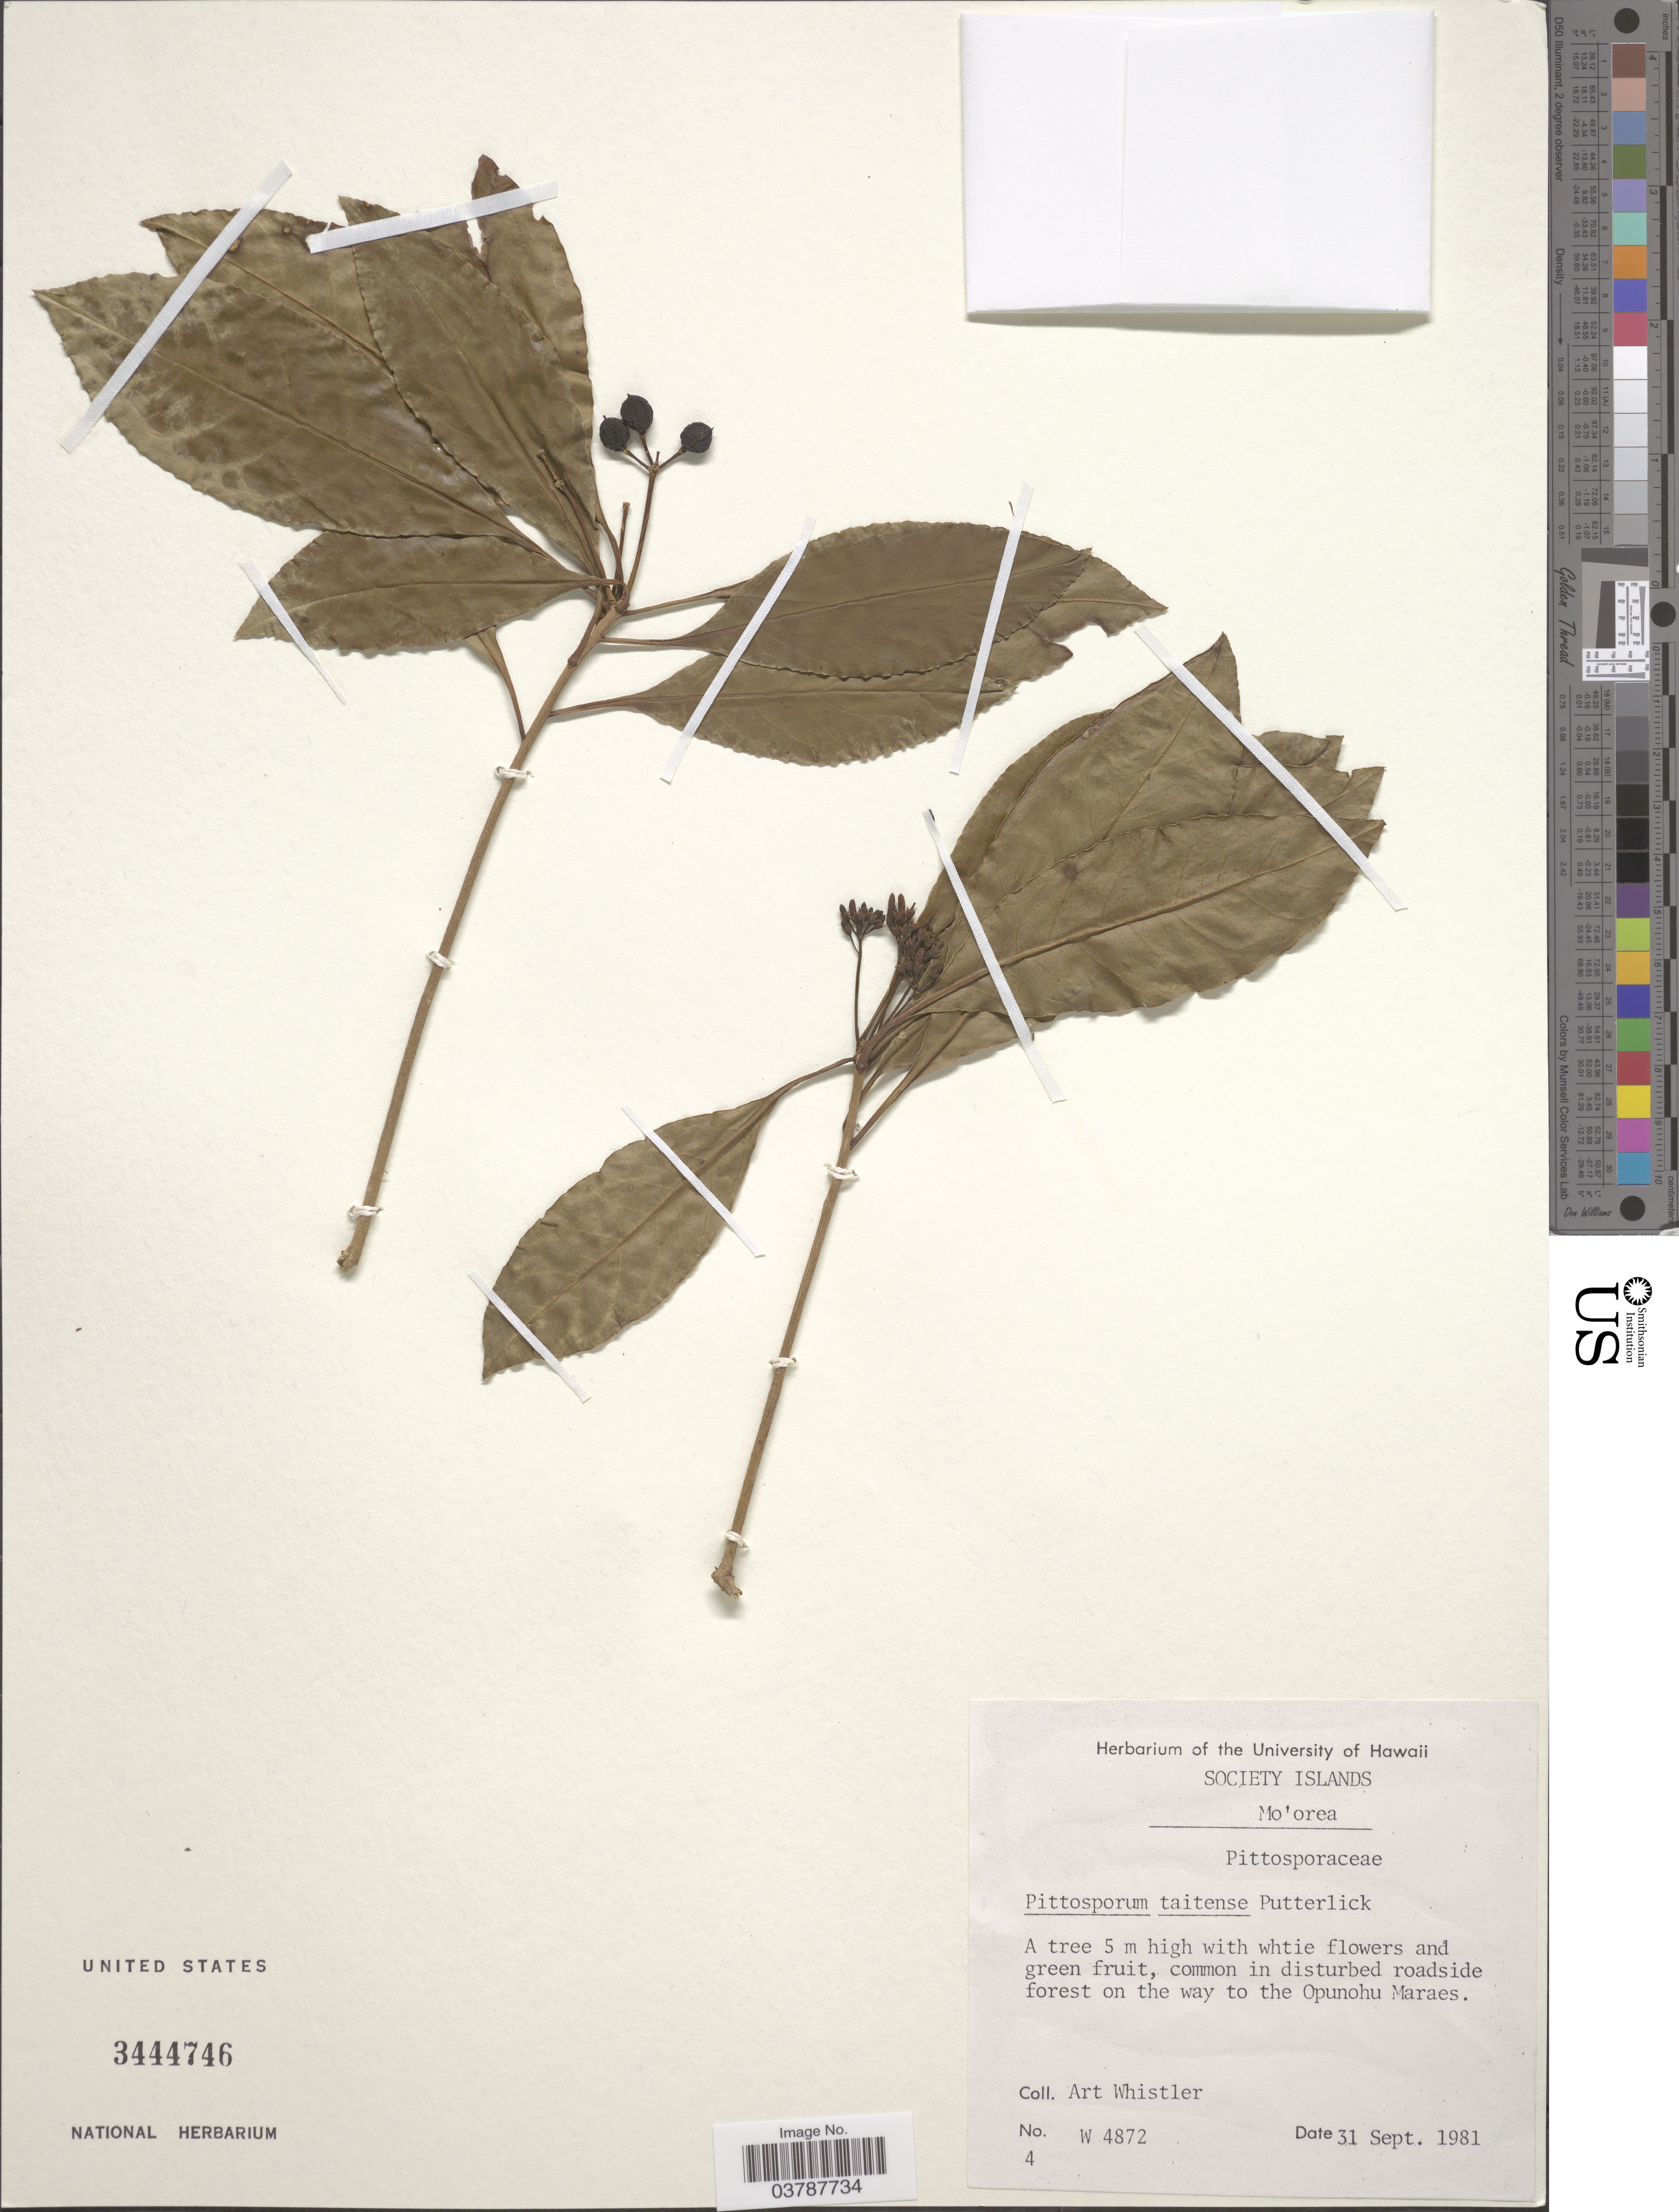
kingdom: Plantae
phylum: Tracheophyta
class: Magnoliopsida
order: Apiales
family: Pittosporaceae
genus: Pittosporum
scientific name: Pittosporum taitense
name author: Putt.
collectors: A. Whistler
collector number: W4872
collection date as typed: Transcribed d/m/y: 31/9/1981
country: French Polynesia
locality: Society Islands. Mo'orea. In disturbed roadside forest on the way to the Opunohu Maraes.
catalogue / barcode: US 3444746